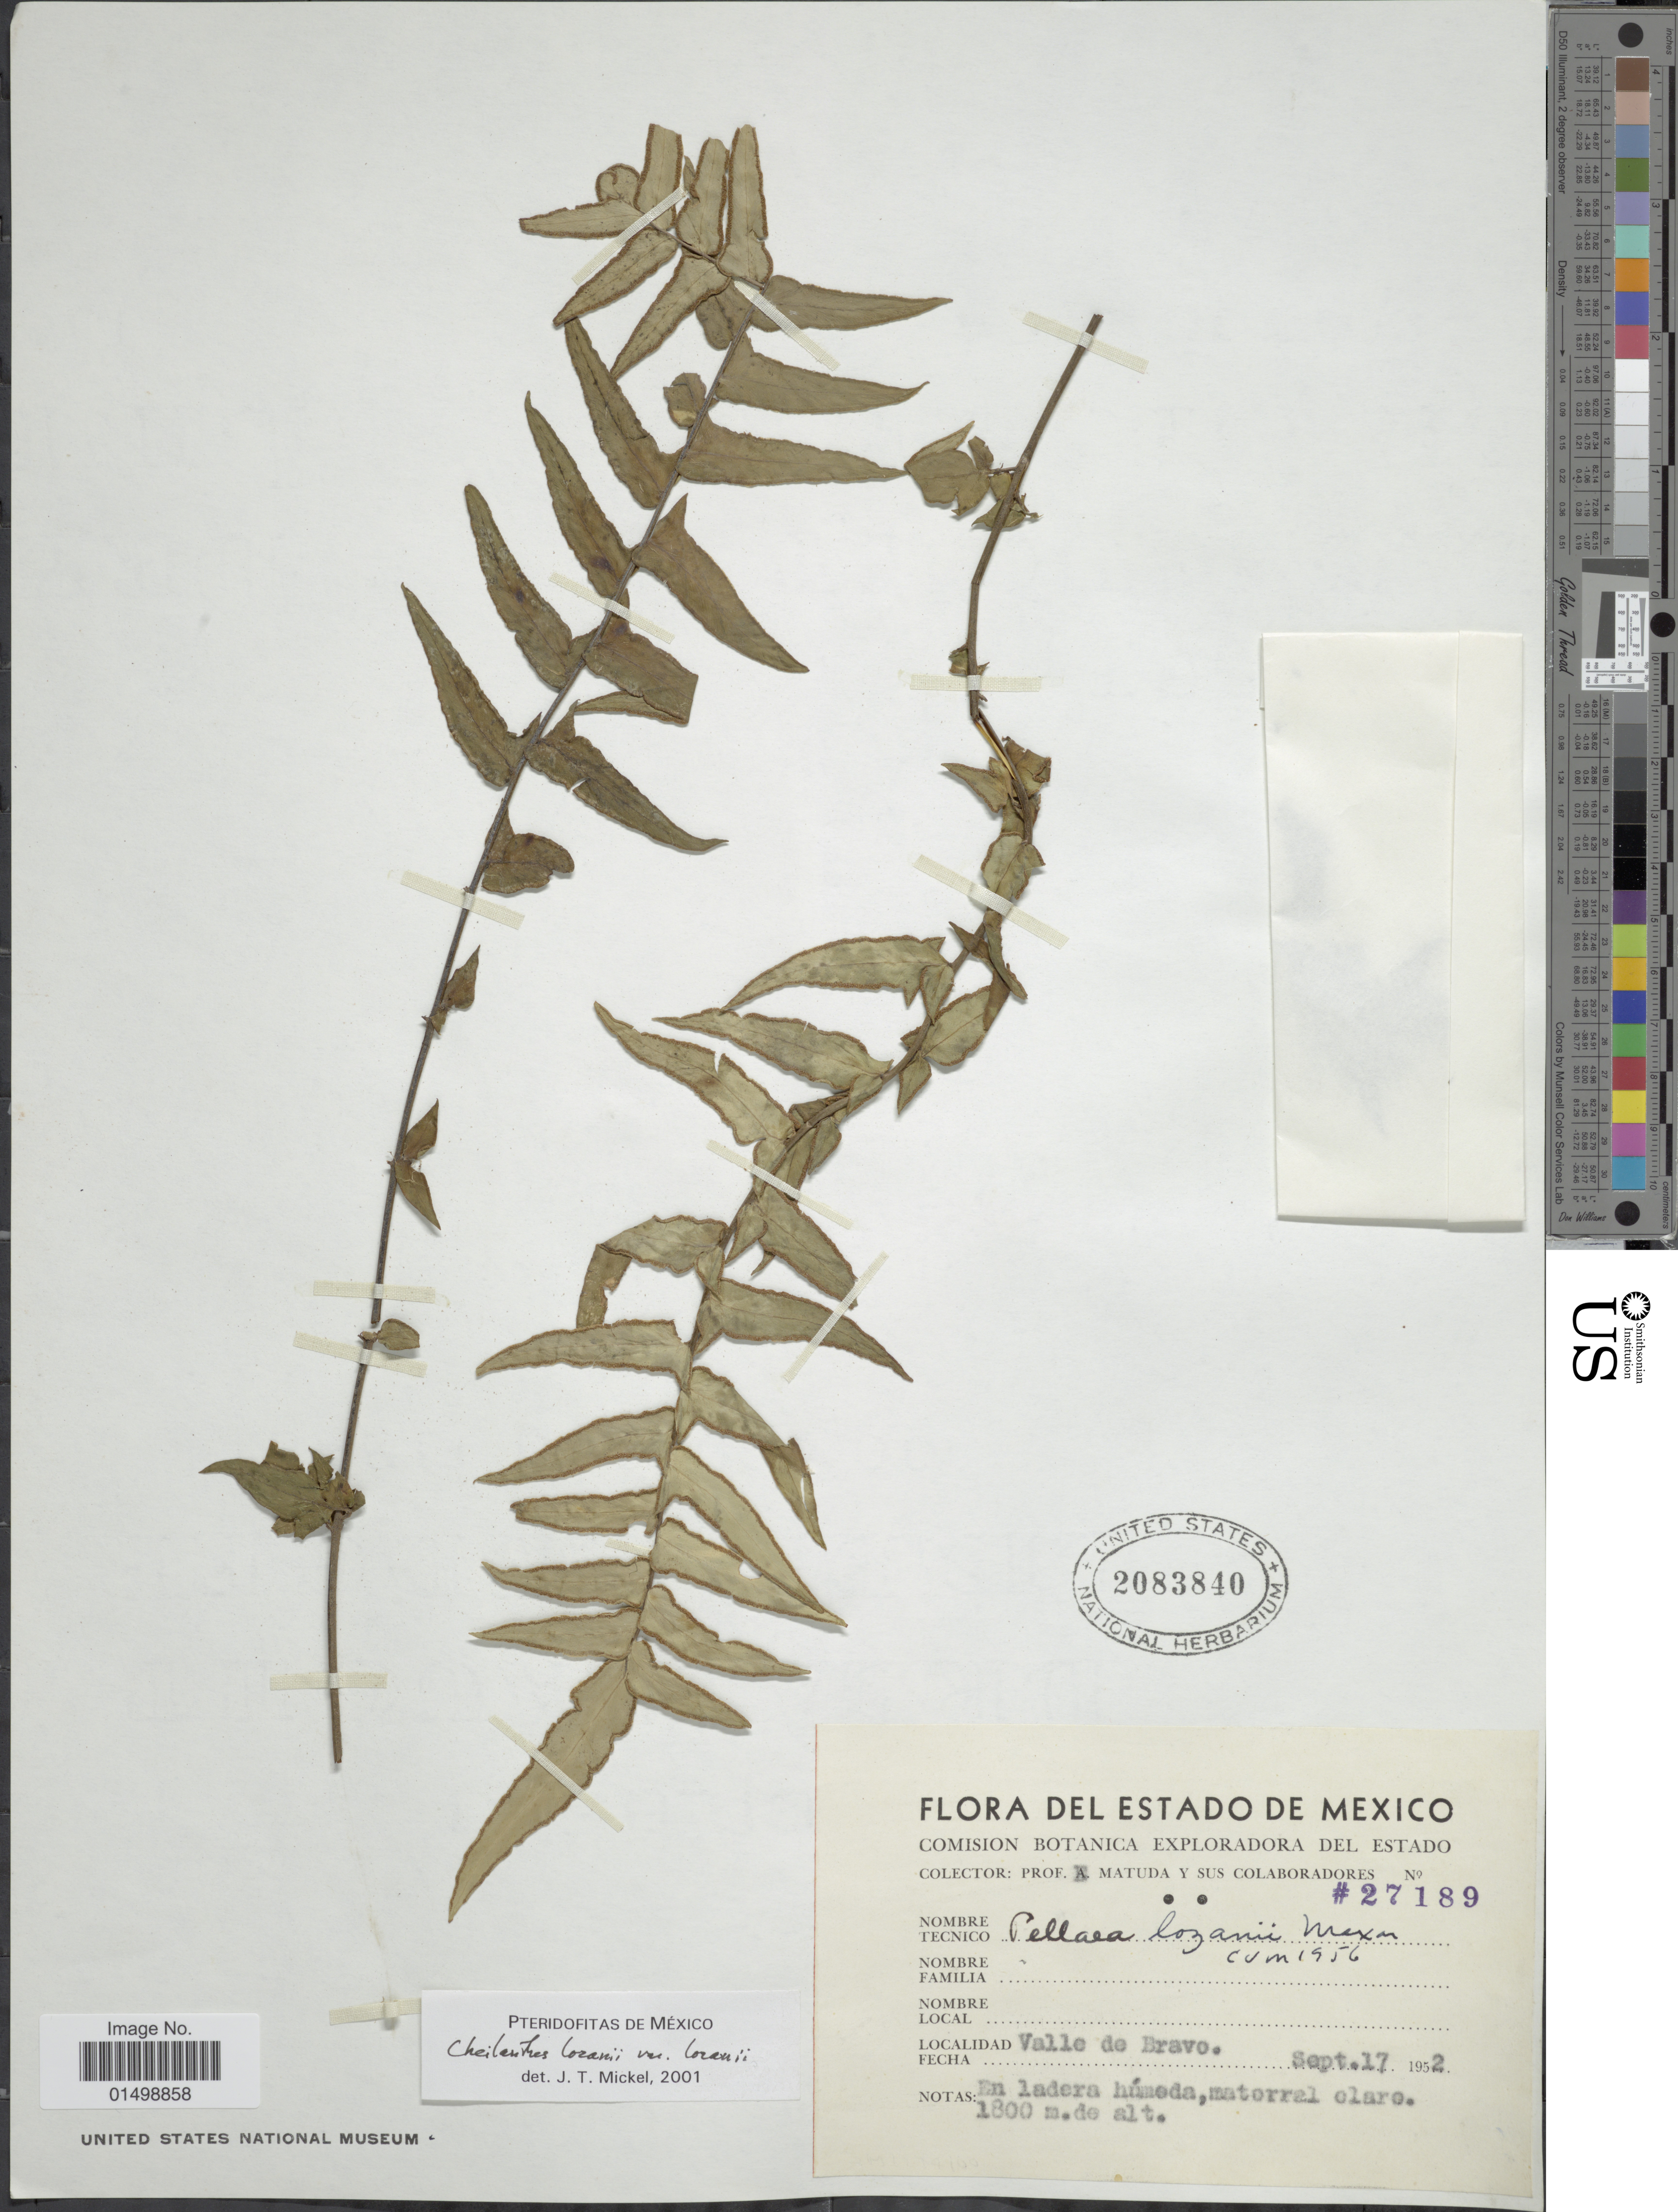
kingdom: Plantae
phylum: Tracheophyta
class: Polypodiopsida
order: Polypodiales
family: Pteridaceae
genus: Cheilanthes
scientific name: Cheilanthes lozanii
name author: (Maxon) R.M. Tryon & A.F. Tryon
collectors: -. Matuda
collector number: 27189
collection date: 1952-09-17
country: Mexico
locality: Valle de Bravo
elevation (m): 1800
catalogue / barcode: US 2083840